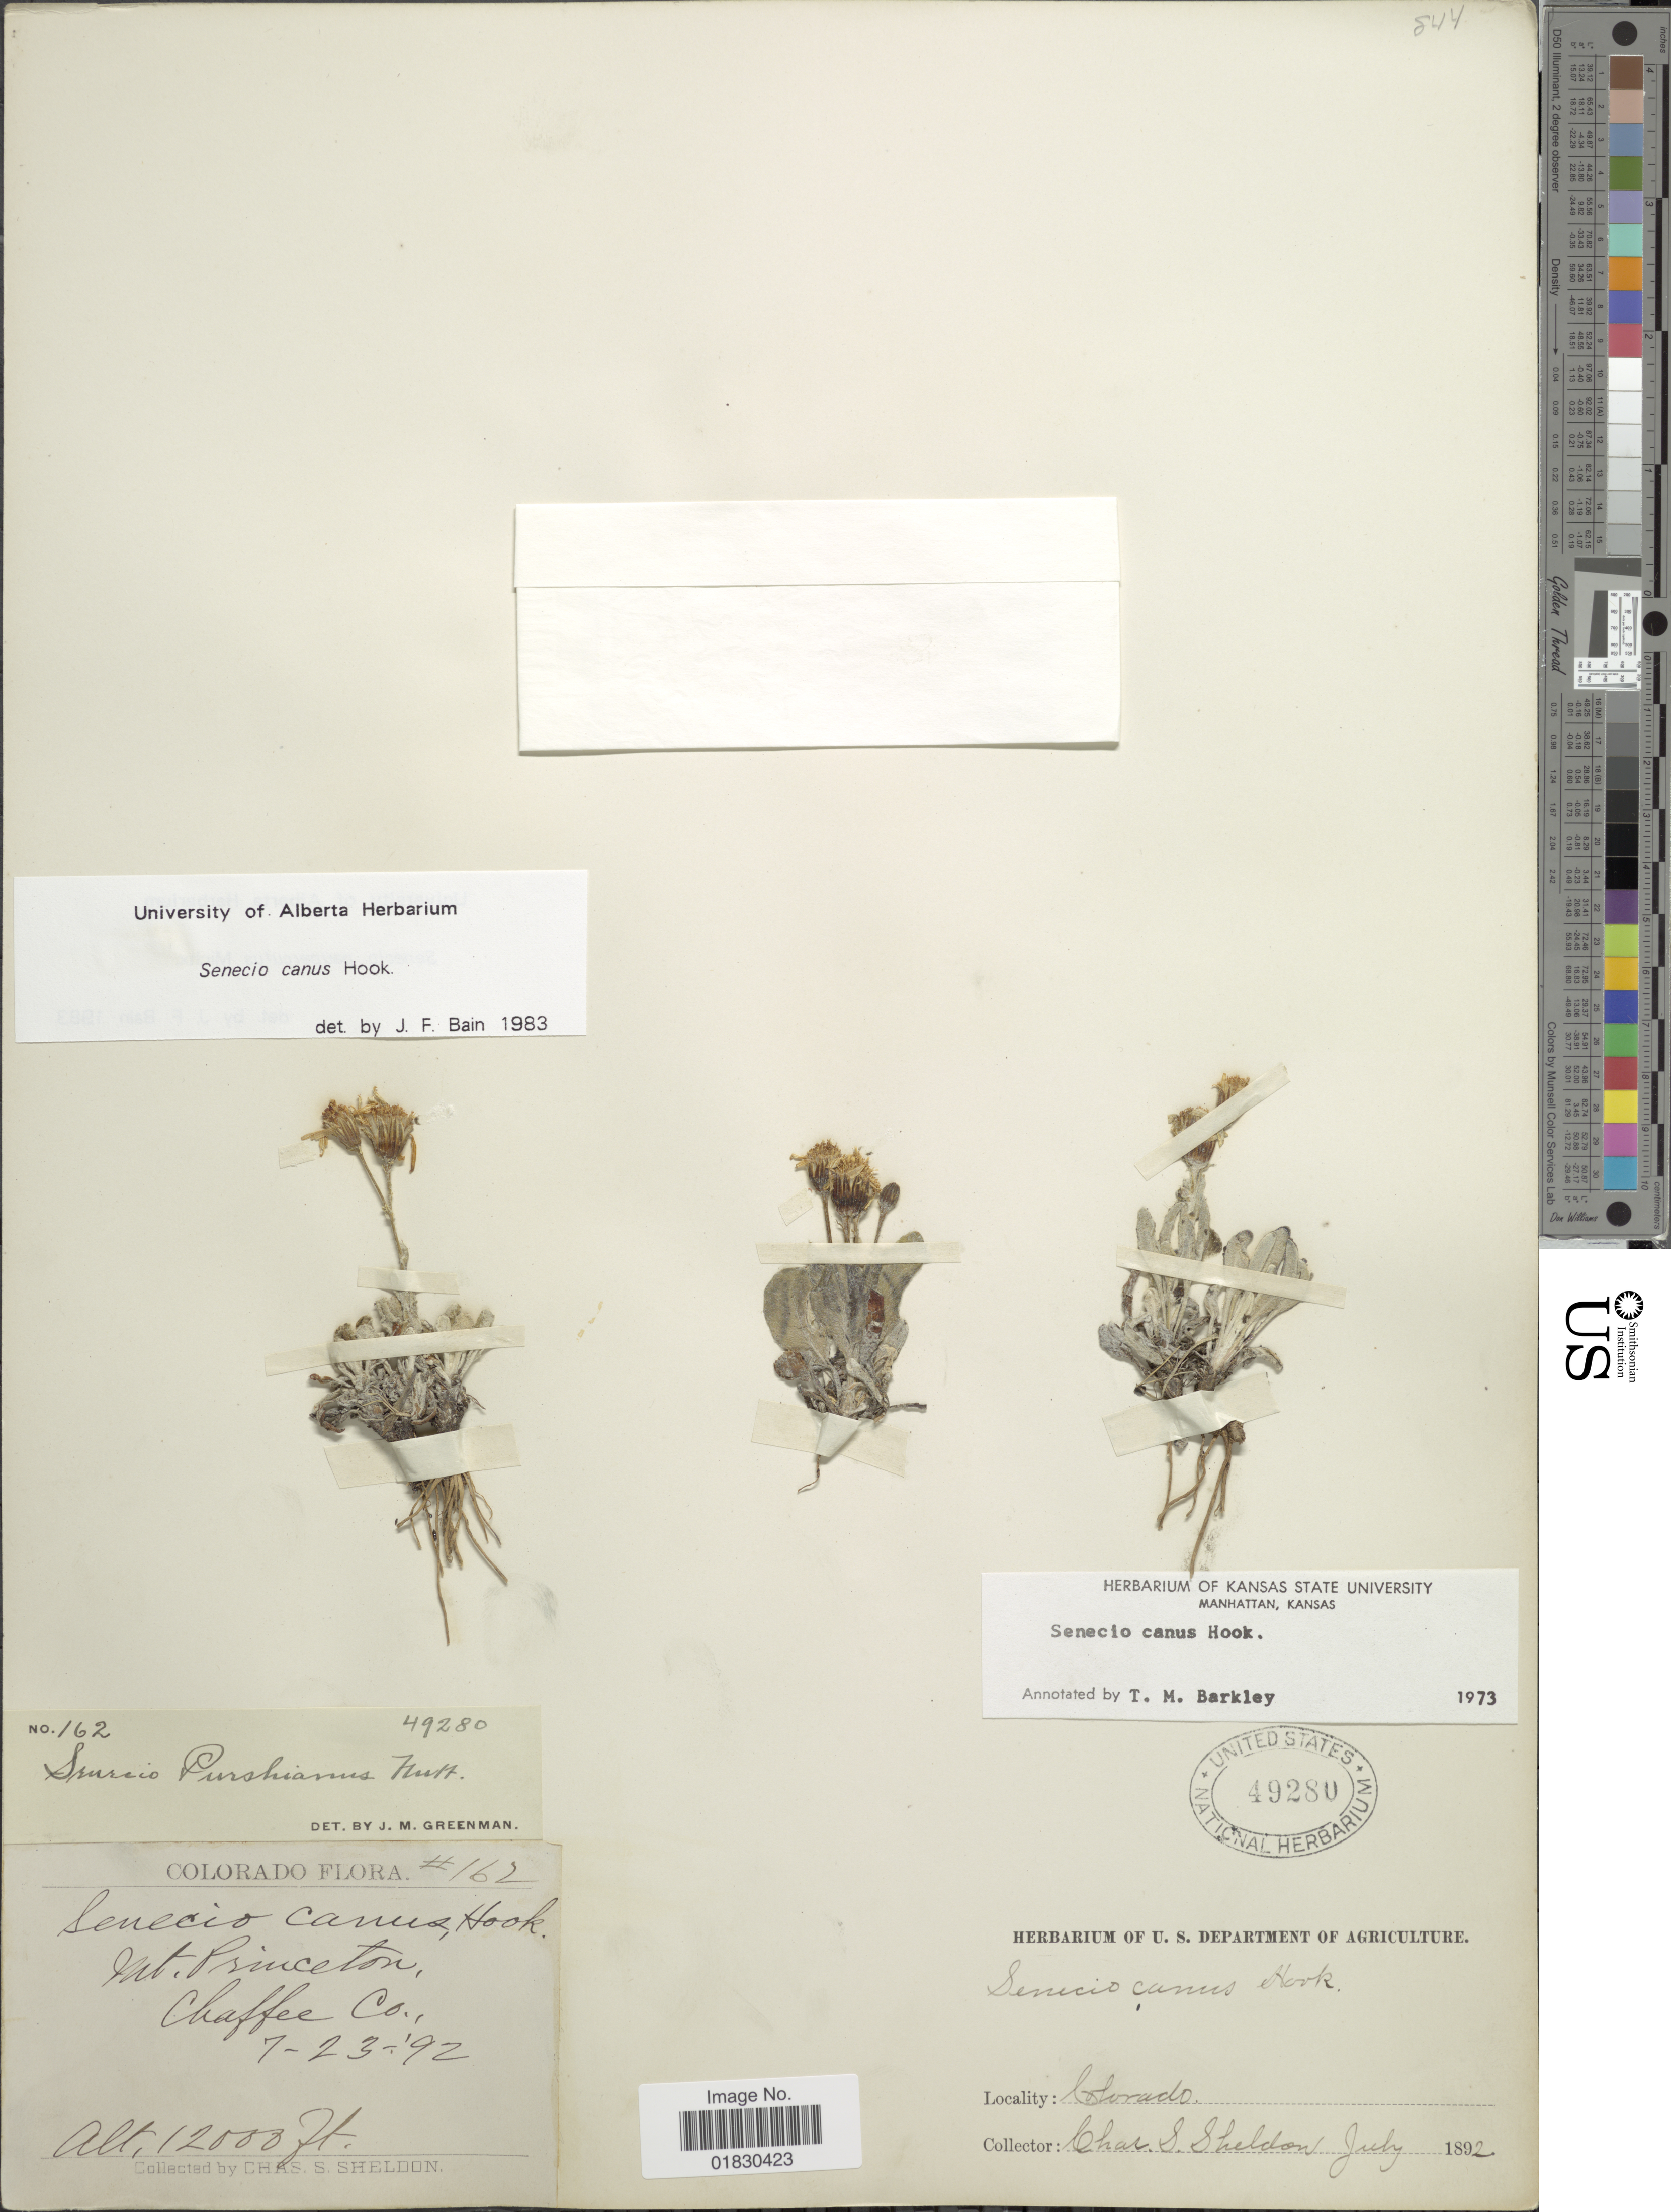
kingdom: Plantae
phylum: Tracheophyta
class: Magnoliopsida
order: Asterales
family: Asteraceae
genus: Packera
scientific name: Packera cana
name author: (Hook.) W.A. Weber & Á. Löve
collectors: C. S. Sheldon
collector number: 162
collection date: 1892-07-23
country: United States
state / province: Colorado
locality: Mt. Princeton, Chaffee Co.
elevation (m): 3658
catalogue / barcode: US 49280